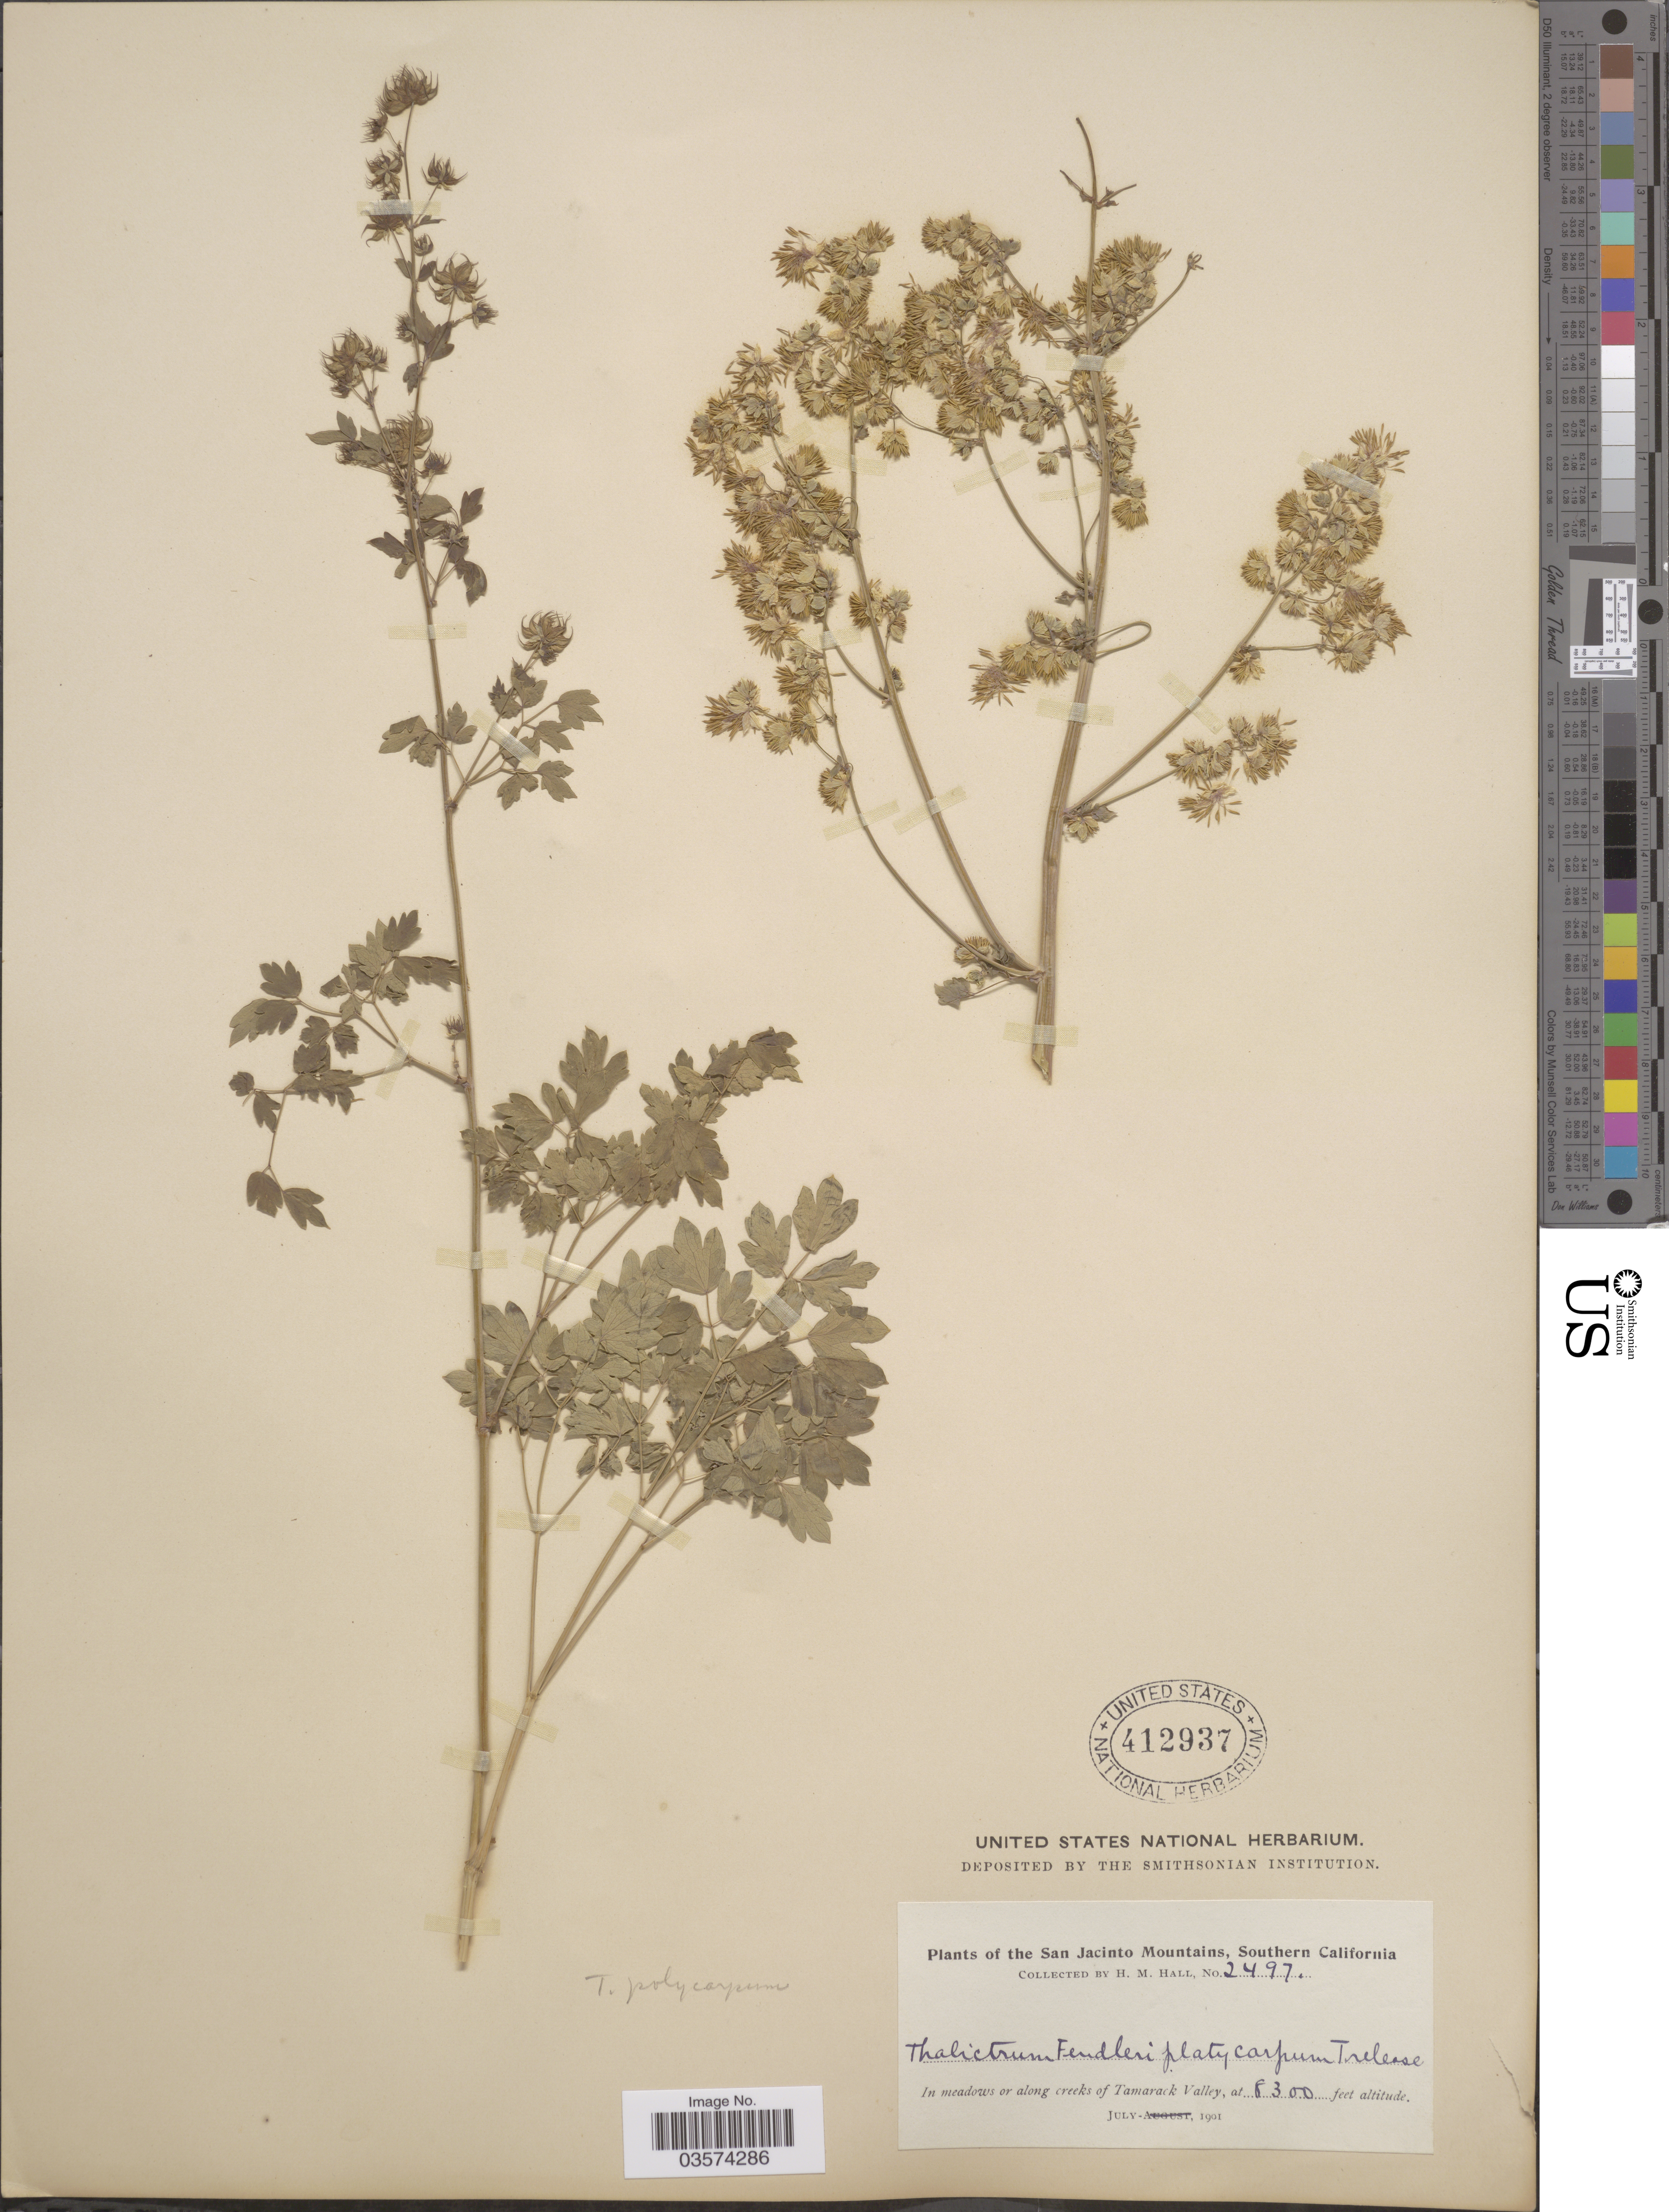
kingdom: Plantae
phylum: Tracheophyta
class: Magnoliopsida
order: Ranunculales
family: Ranunculaceae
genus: Thalictrum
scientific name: Thalictrum polycarpum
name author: (Torr.) S. Watson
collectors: H. M. Hall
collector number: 2497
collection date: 1901-07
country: United States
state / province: California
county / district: Riverside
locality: San Jacinto Mountains, Southern California. Along creeks of Tamarock Valley.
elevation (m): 2530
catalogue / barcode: US 412937